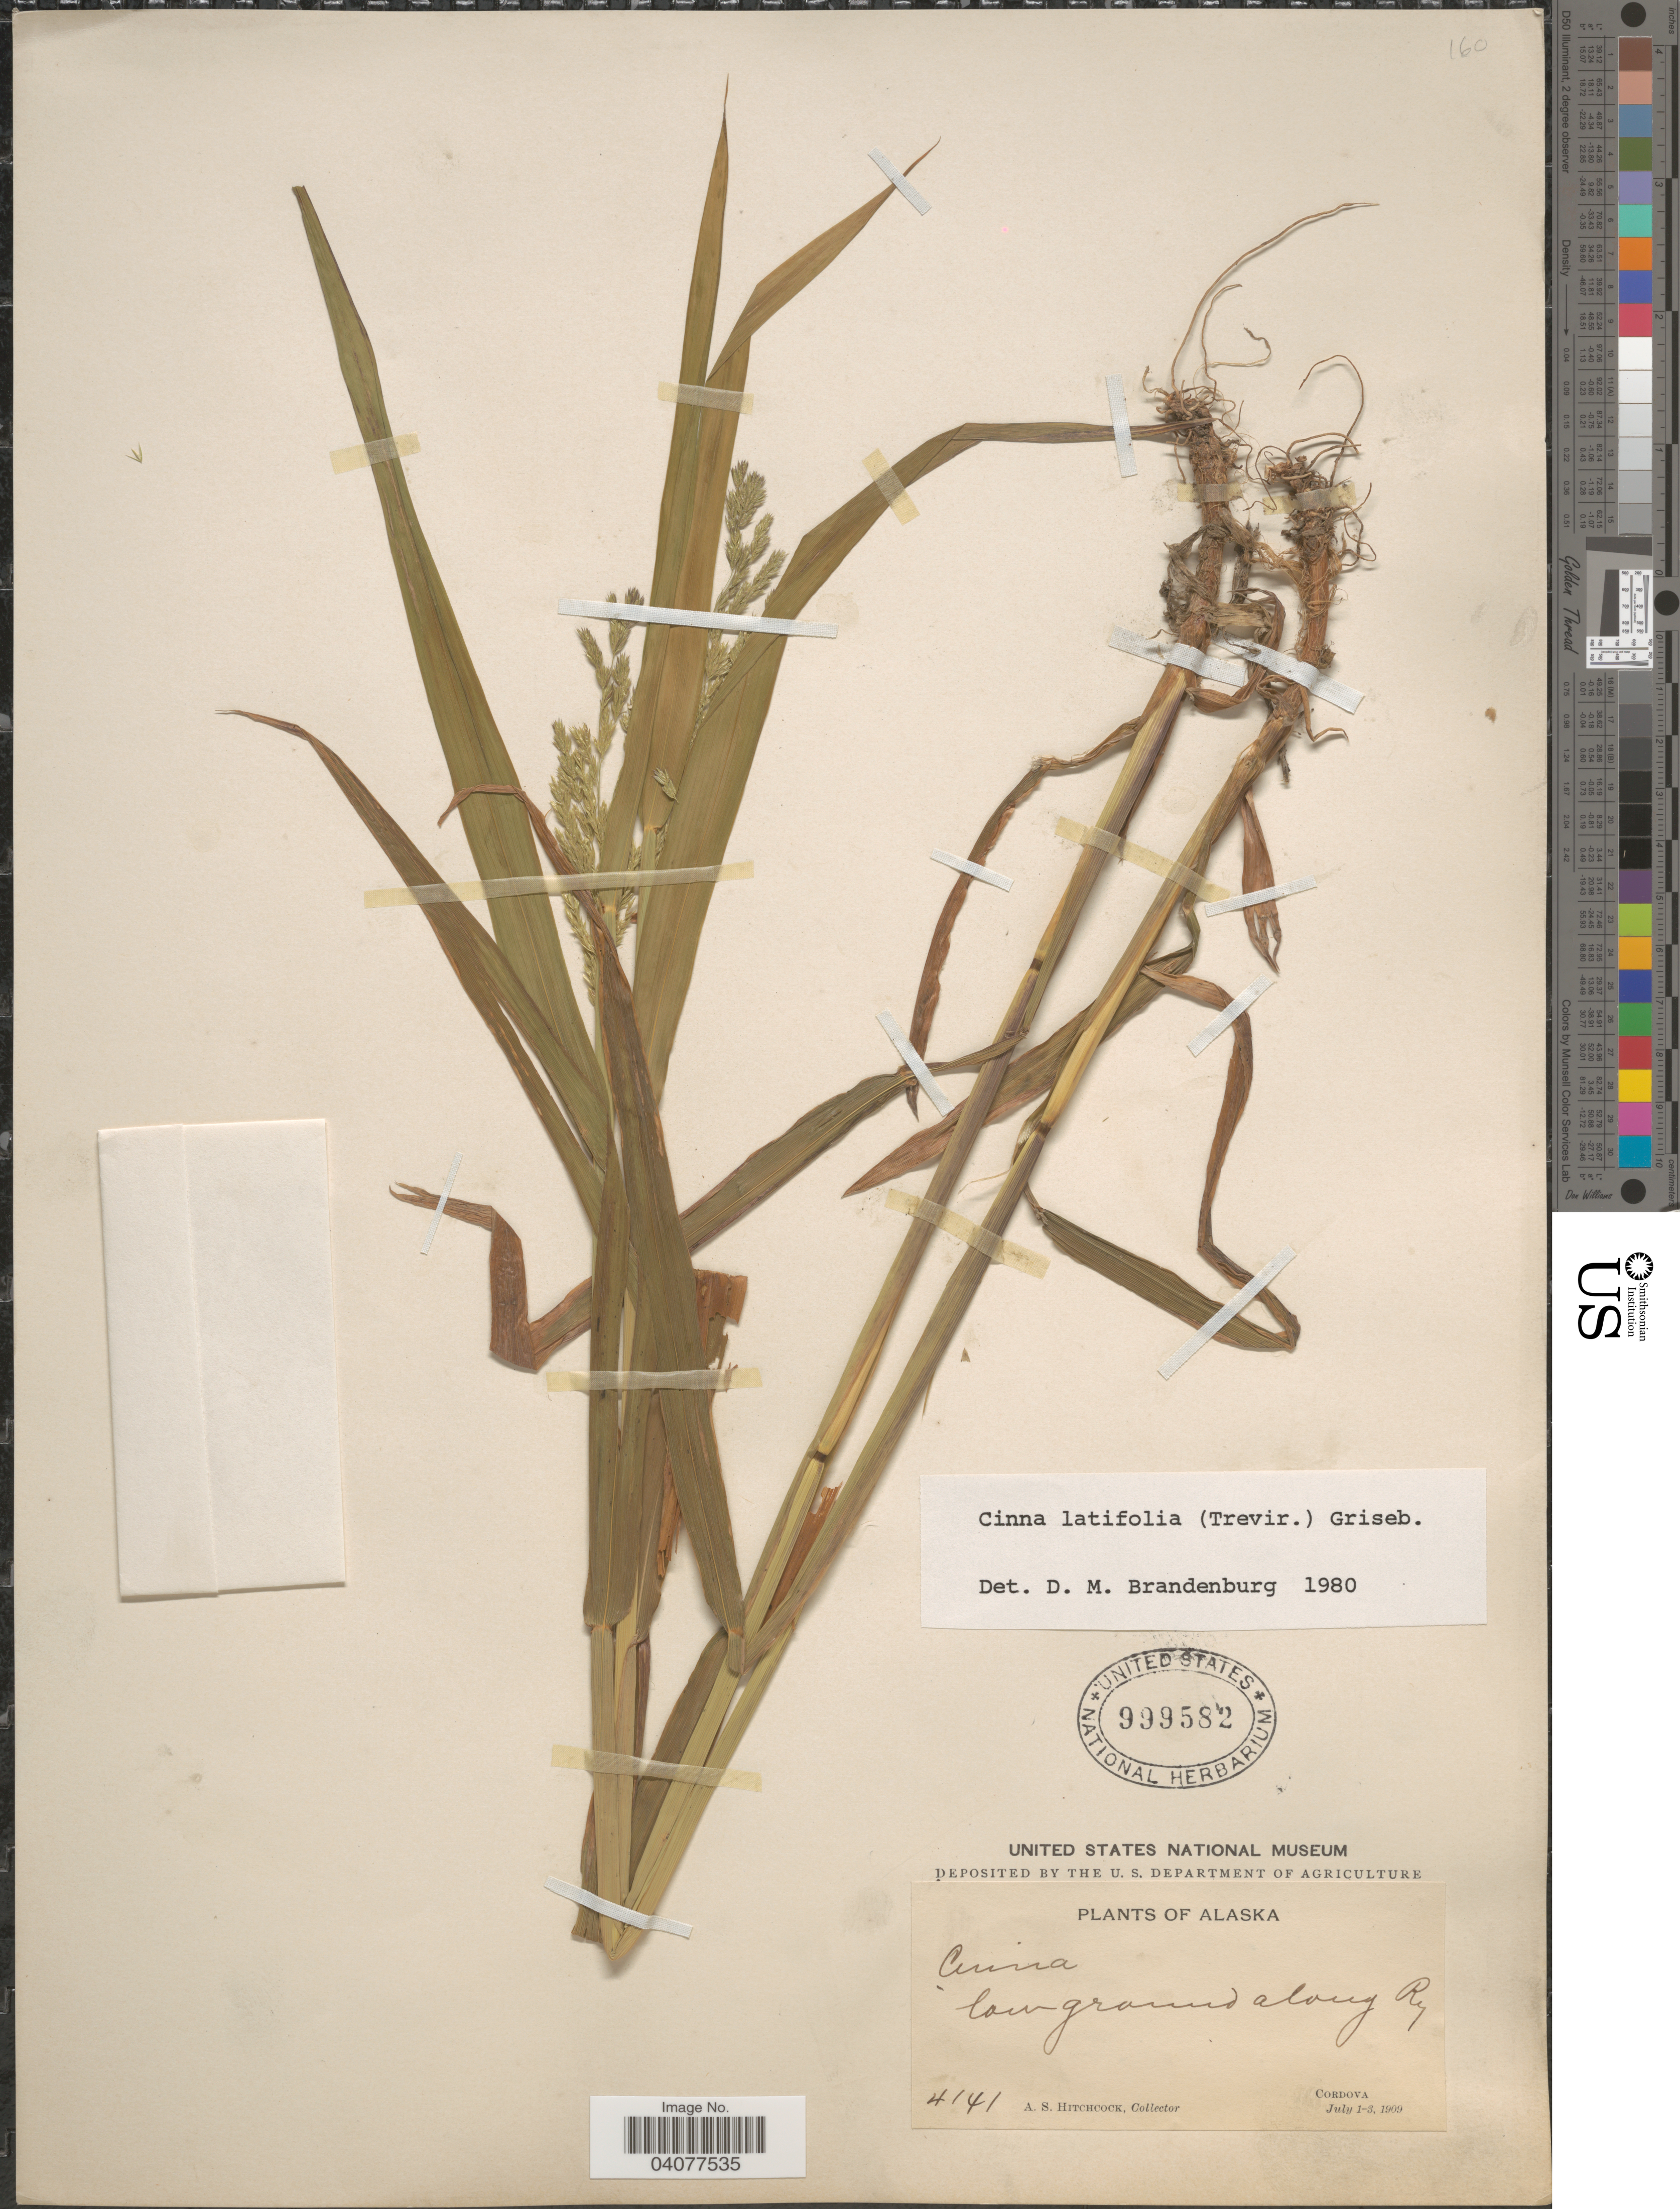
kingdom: Plantae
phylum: Tracheophyta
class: Liliopsida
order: Poales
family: Poaceae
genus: Cinna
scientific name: Cinna latifolia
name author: (Trevir. ex Goeppert) Griseb.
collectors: A. S. Hitchcock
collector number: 4141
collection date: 1909-07-01/1909-07-03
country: United States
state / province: Alaska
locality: Low ground along Ry. Cordova.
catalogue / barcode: US 999582